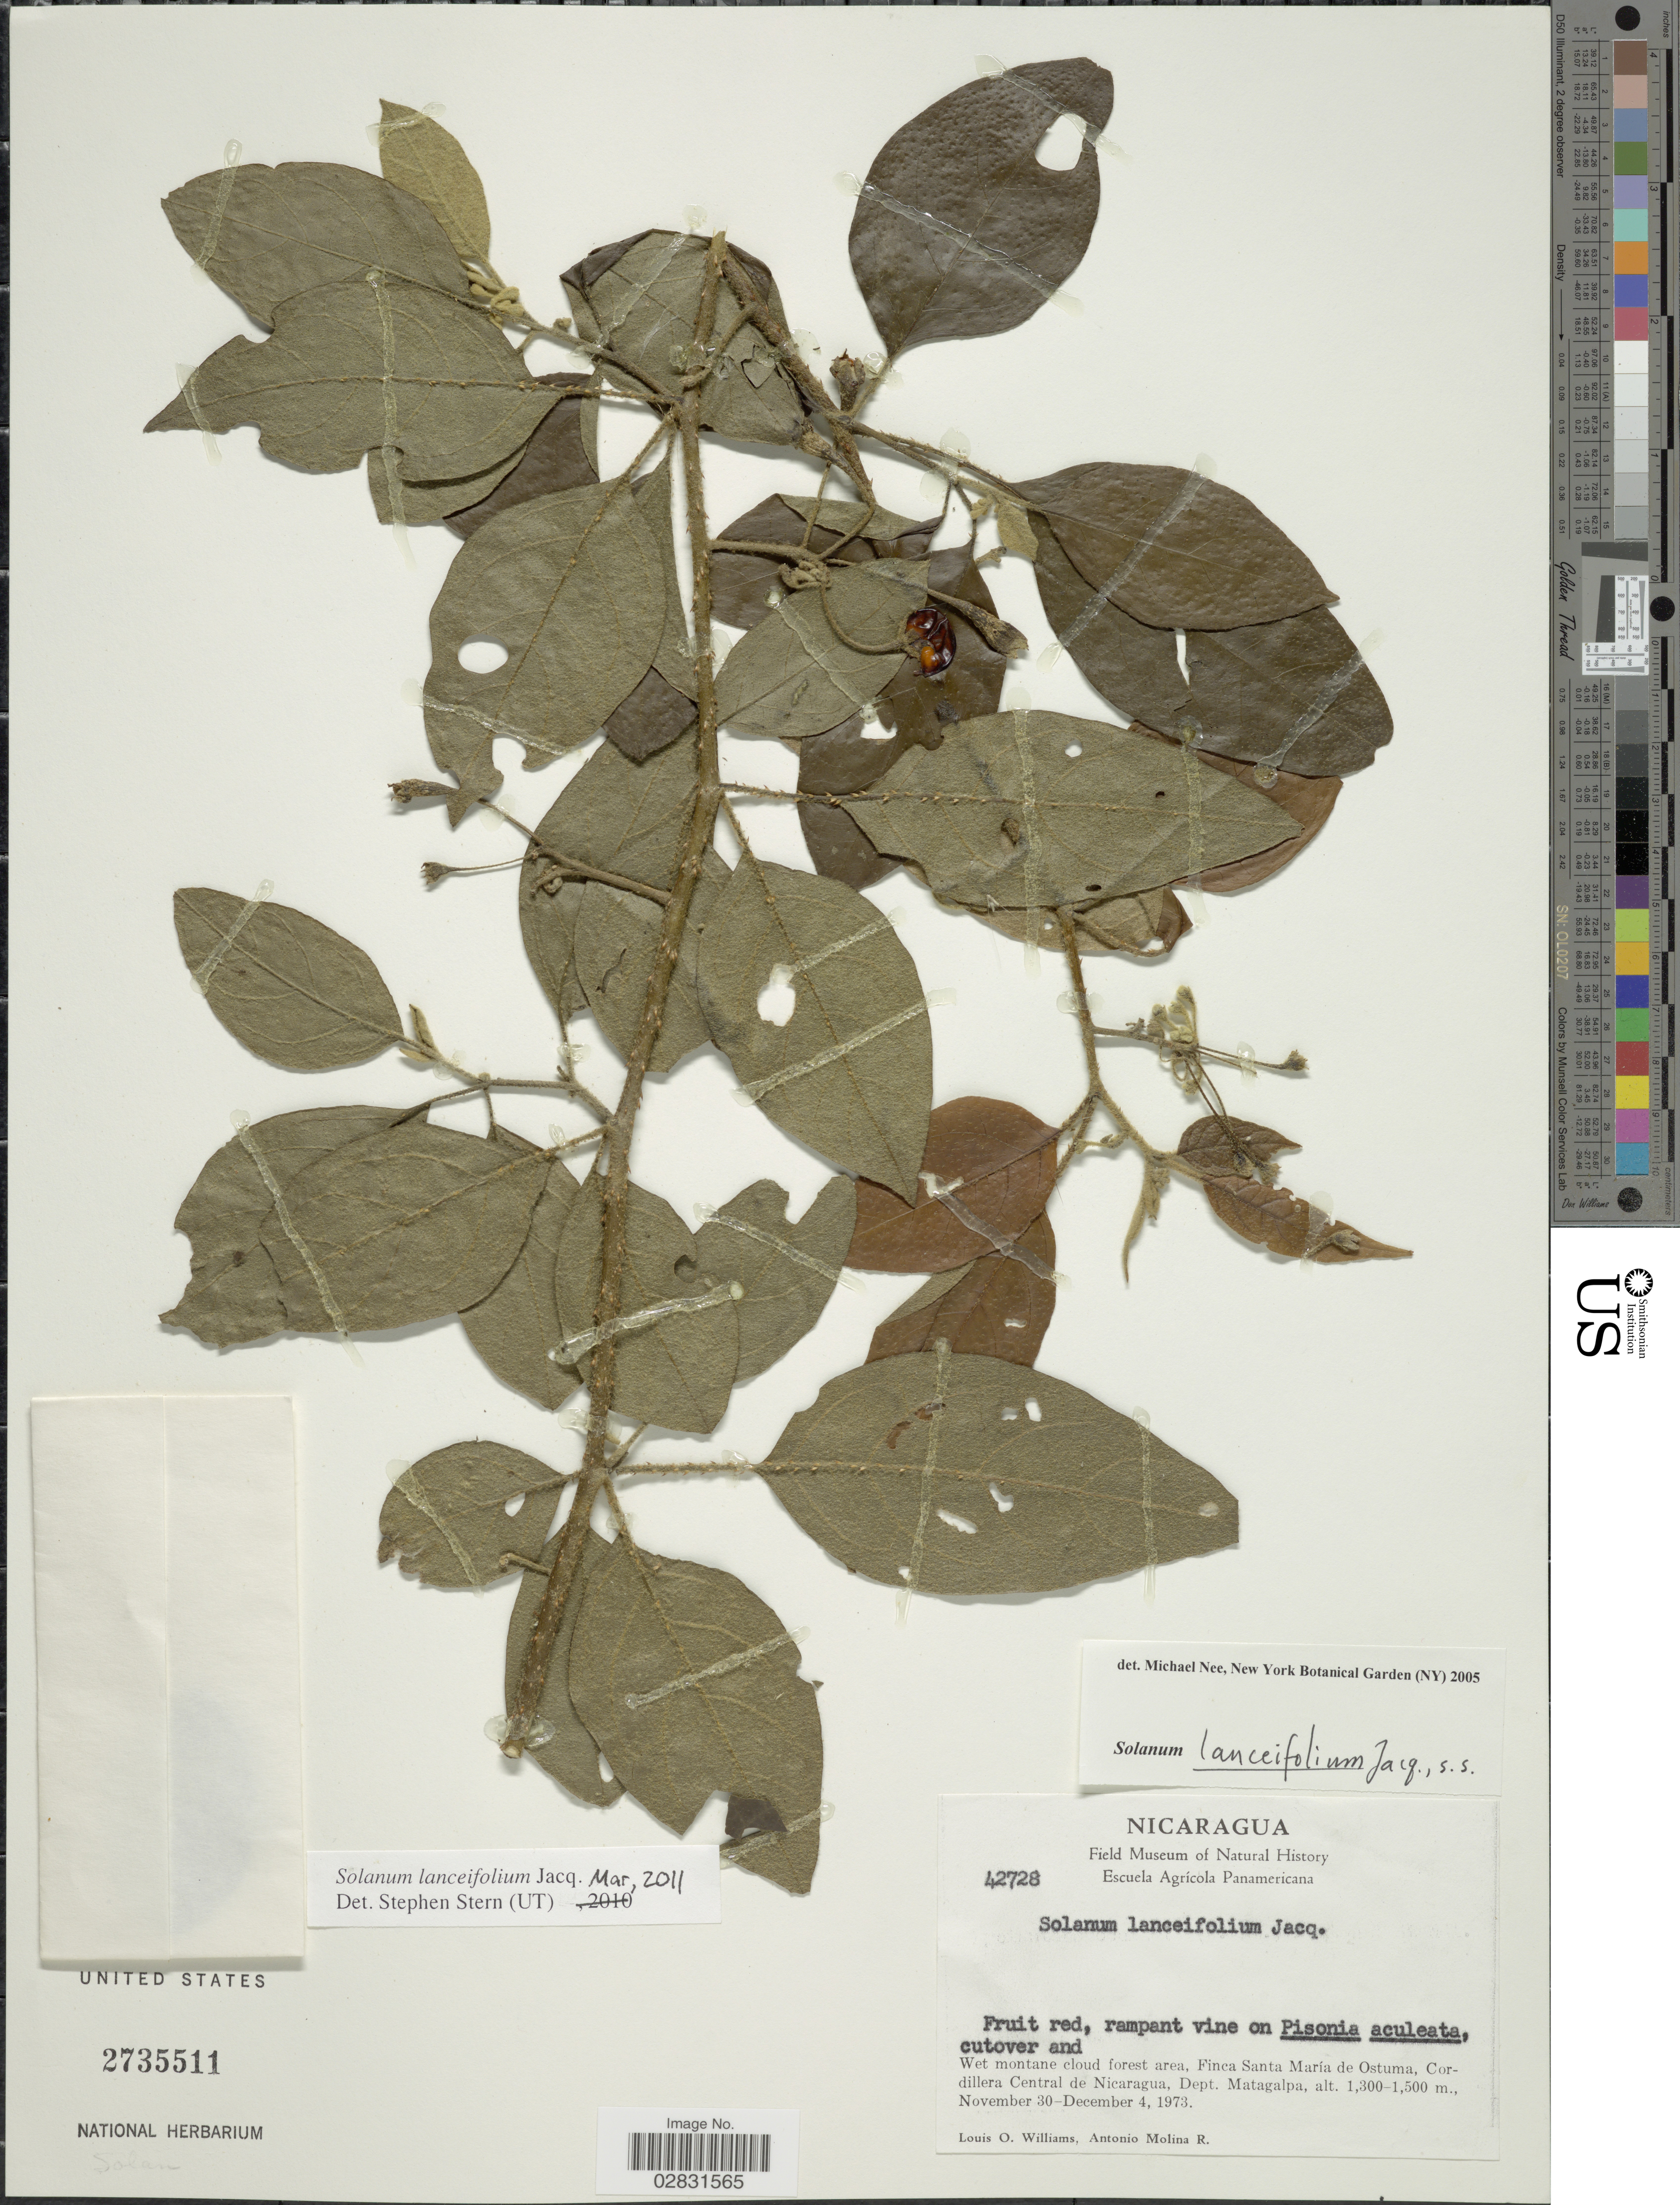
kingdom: Plantae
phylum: Tracheophyta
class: Magnoliopsida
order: Solanales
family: Solanaceae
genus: Solanum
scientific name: Solanum lanceifolium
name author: Jacq.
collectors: L. O. Williams & A. Molina R.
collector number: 42728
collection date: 1973-11-30/1973-12-04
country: Nicaragua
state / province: Matagalpa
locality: Finca Santa María de Ostuma, Cordillera Central de Nicaragua, Dept. Matagalpa.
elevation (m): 1300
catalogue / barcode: US 2735511